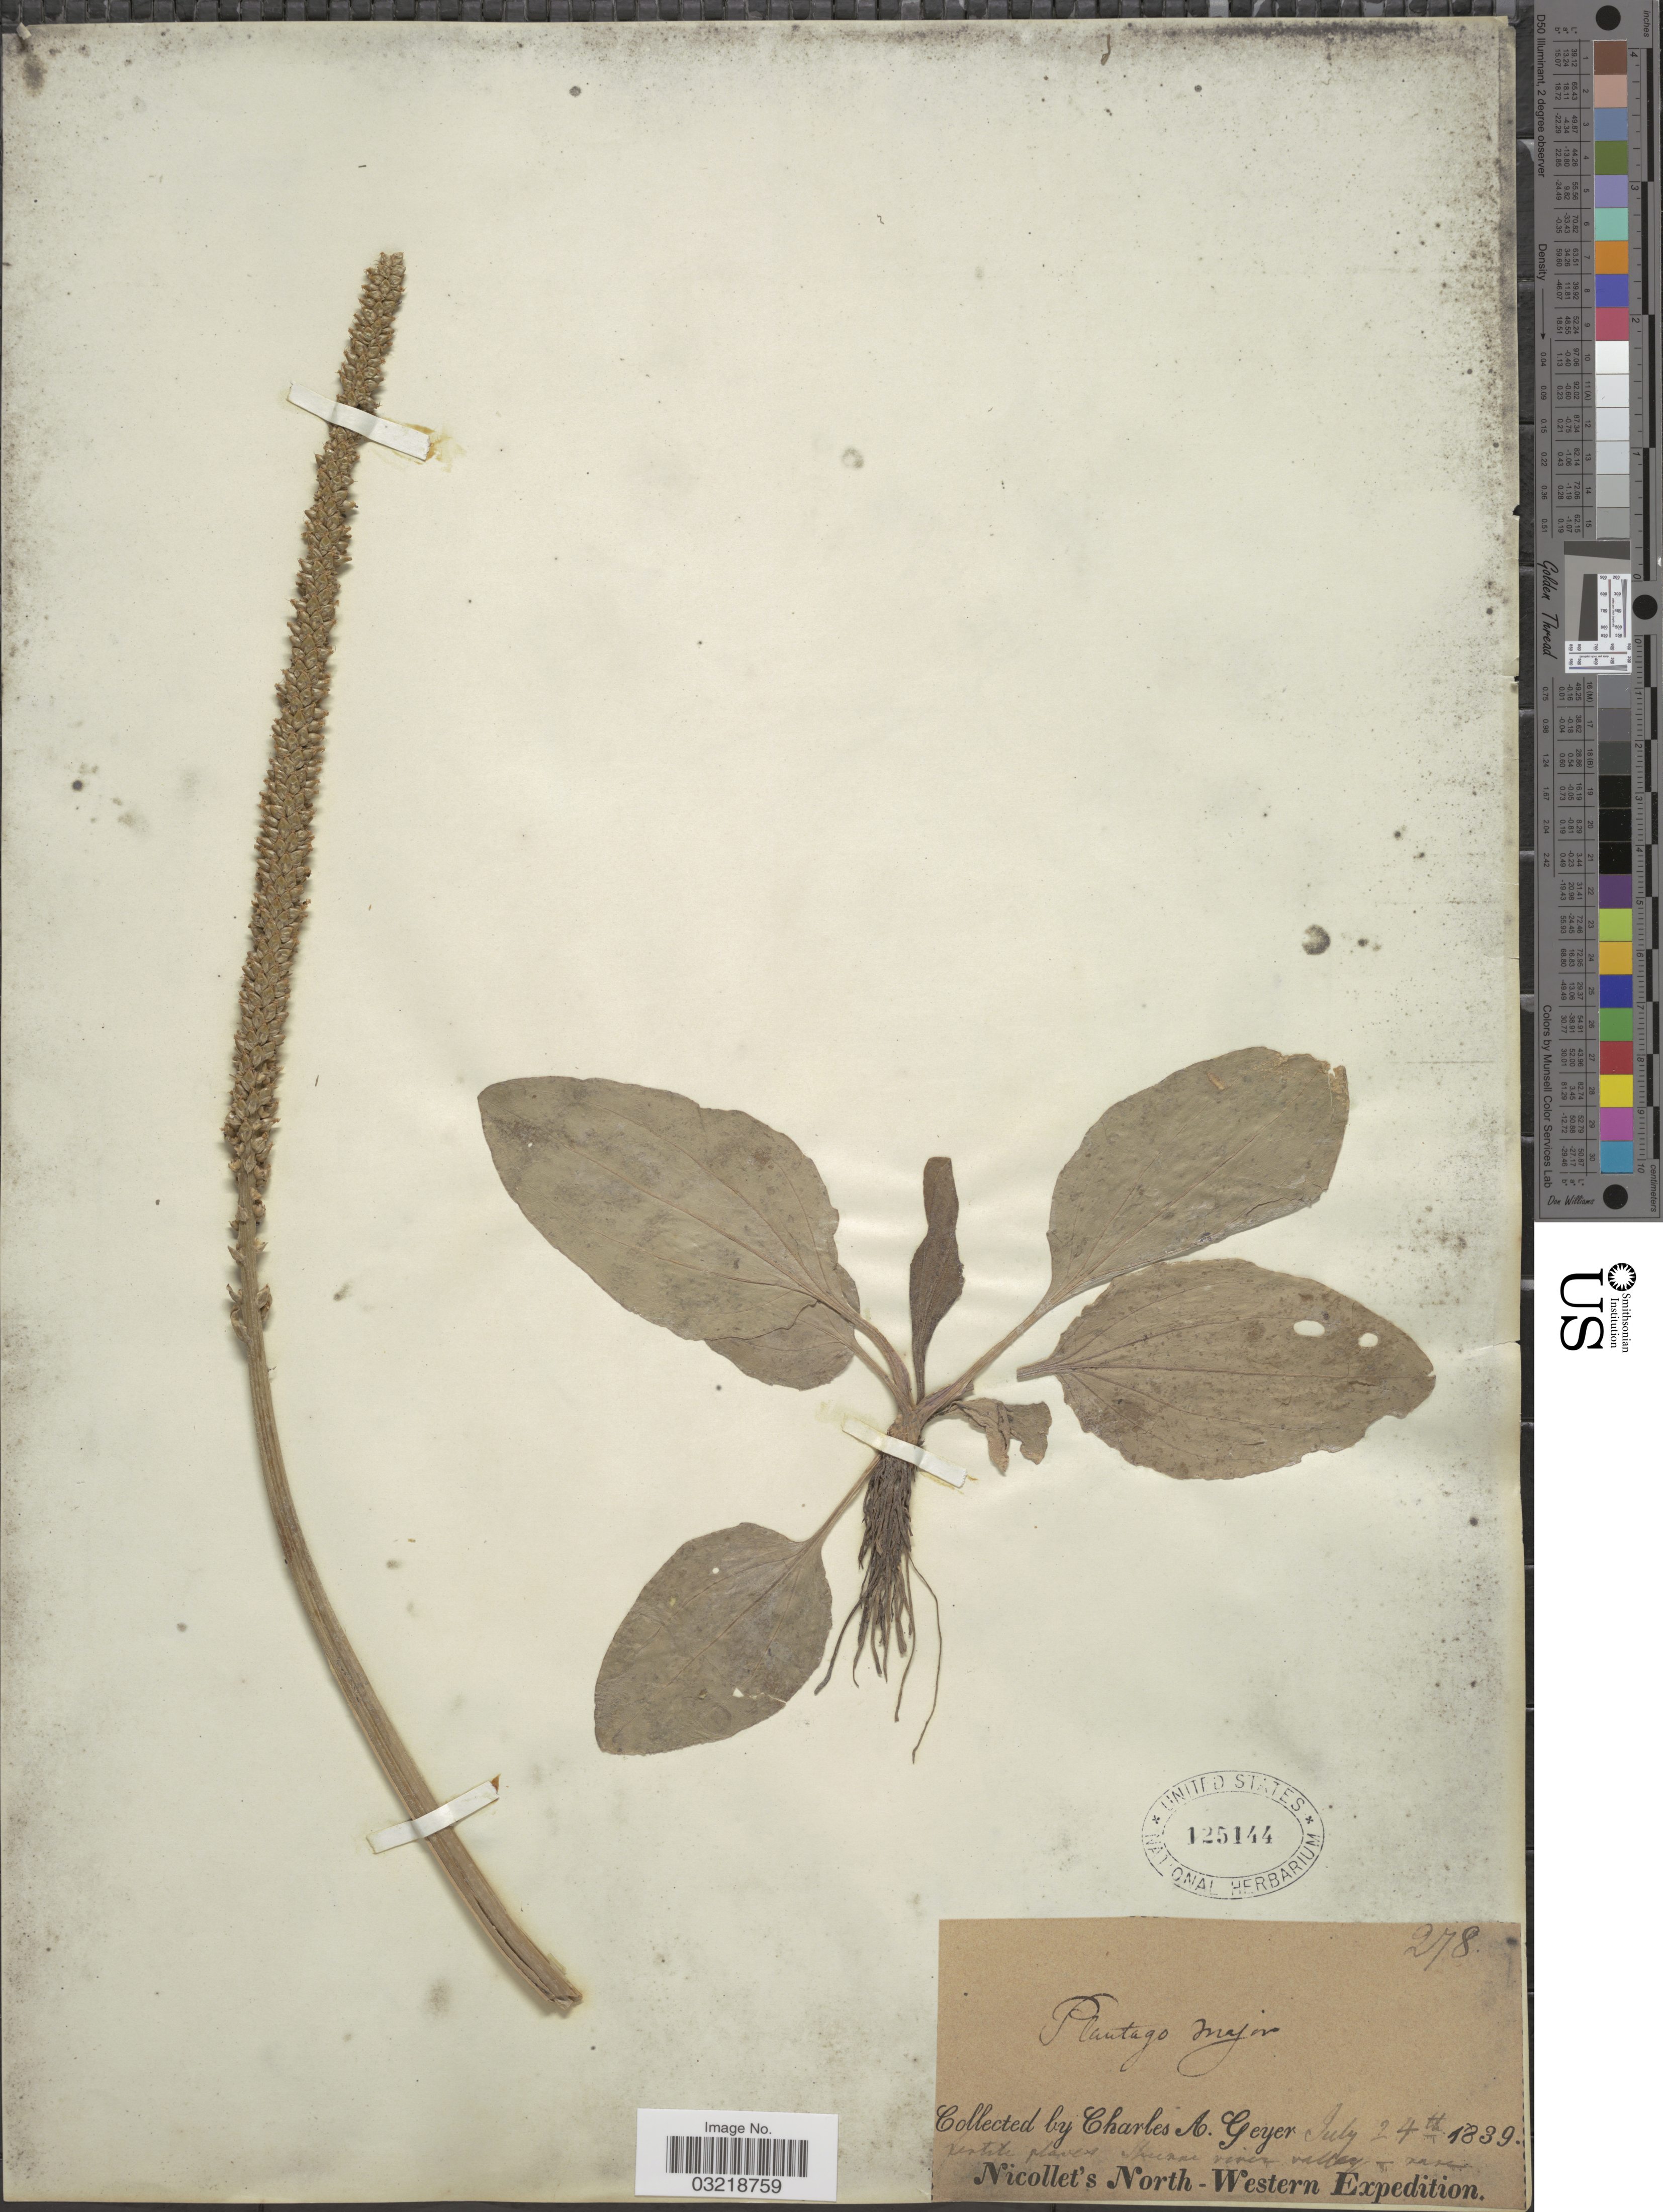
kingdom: Plantae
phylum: Tracheophyta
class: Magnoliopsida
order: Lamiales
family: Plantaginaceae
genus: Plantago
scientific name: Plantago major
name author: L.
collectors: C. A. Geyer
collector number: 278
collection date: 1839-07-24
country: United States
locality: Nicollet's North-Western Expedition. Fertile places Shienne river valley.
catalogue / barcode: US 125144